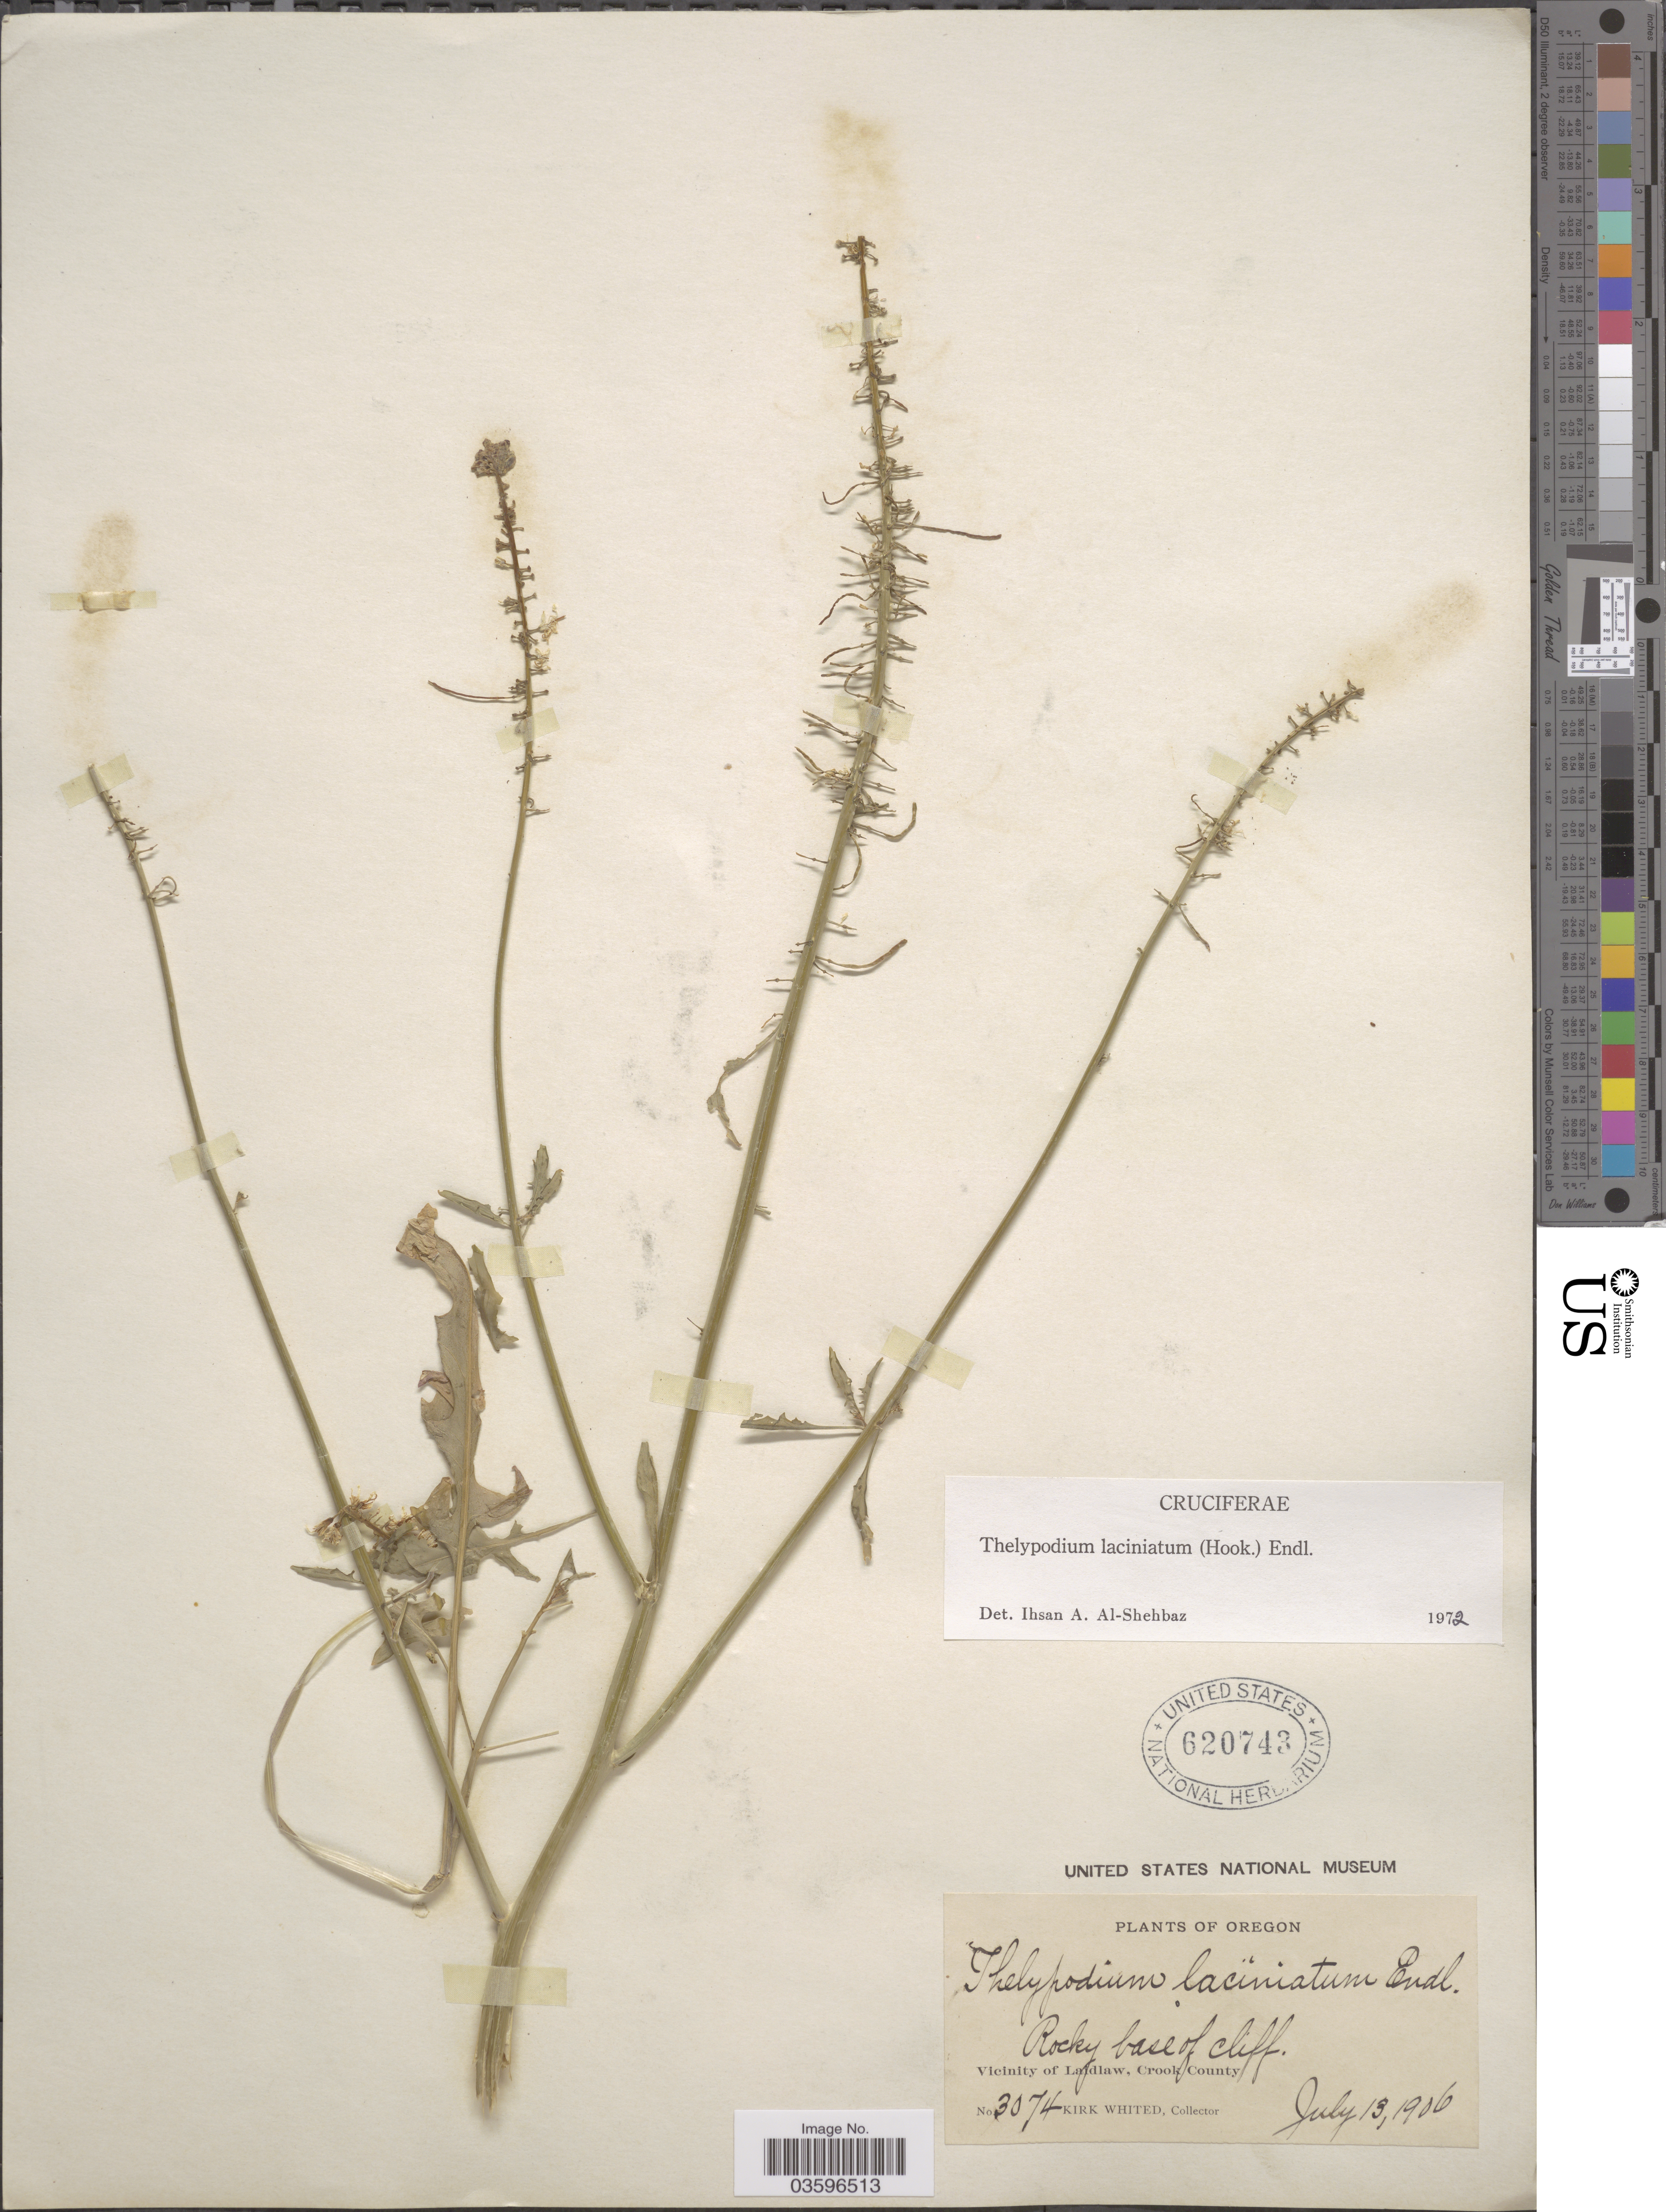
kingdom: Plantae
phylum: Tracheophyta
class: Magnoliopsida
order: Brassicales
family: Brassicaceae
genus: Thelypodium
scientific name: Thelypodium laciniatum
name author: (Hook.) Endl.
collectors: K. Whited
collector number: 3074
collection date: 1906-07-13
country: United States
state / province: Oregon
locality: Vicinity of Laidlaw, Crook County.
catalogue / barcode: US 620743